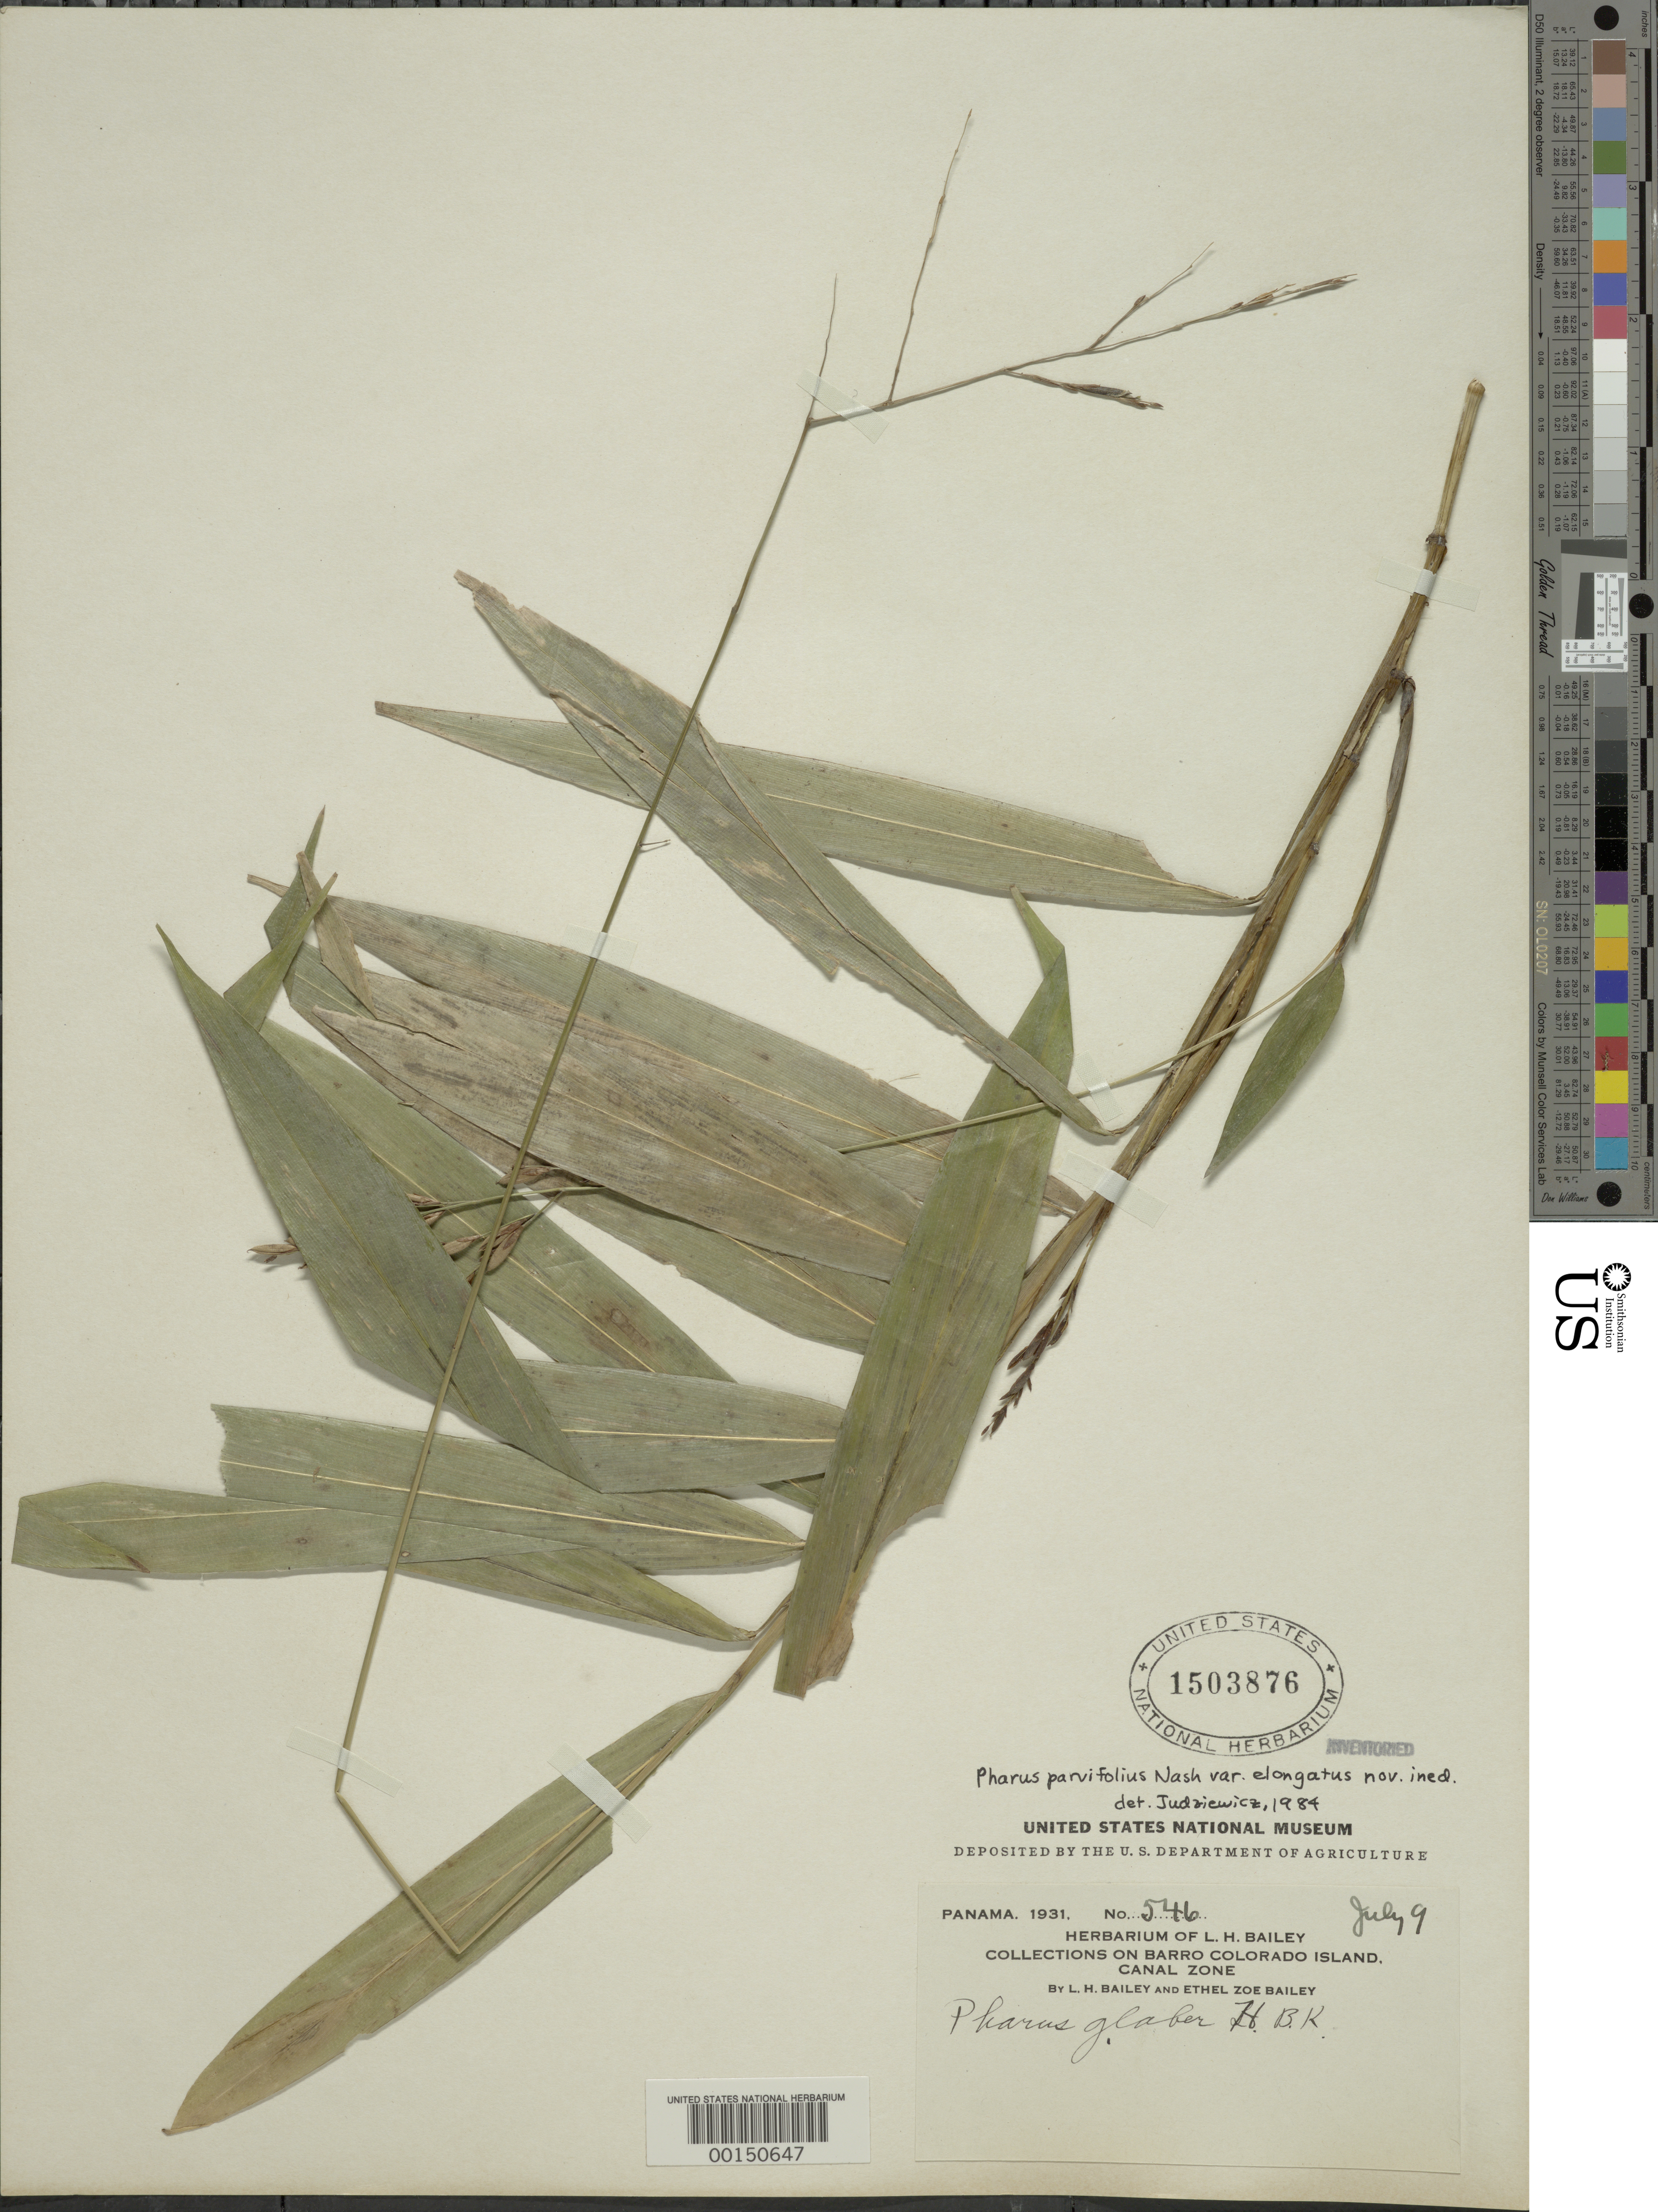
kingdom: Plantae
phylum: Tracheophyta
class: Liliopsida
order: Poales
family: Poaceae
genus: Pharus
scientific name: Pharus parvifolius subsp. elongatus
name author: Judz.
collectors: L. H. Bailey & E. Z. Bailey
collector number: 546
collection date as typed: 09 Jul 1931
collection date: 1931-07-09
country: Panama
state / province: Panamá Oeste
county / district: Canal Zone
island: Barro Colorado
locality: Barro Colorado I.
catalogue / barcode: US 1503876